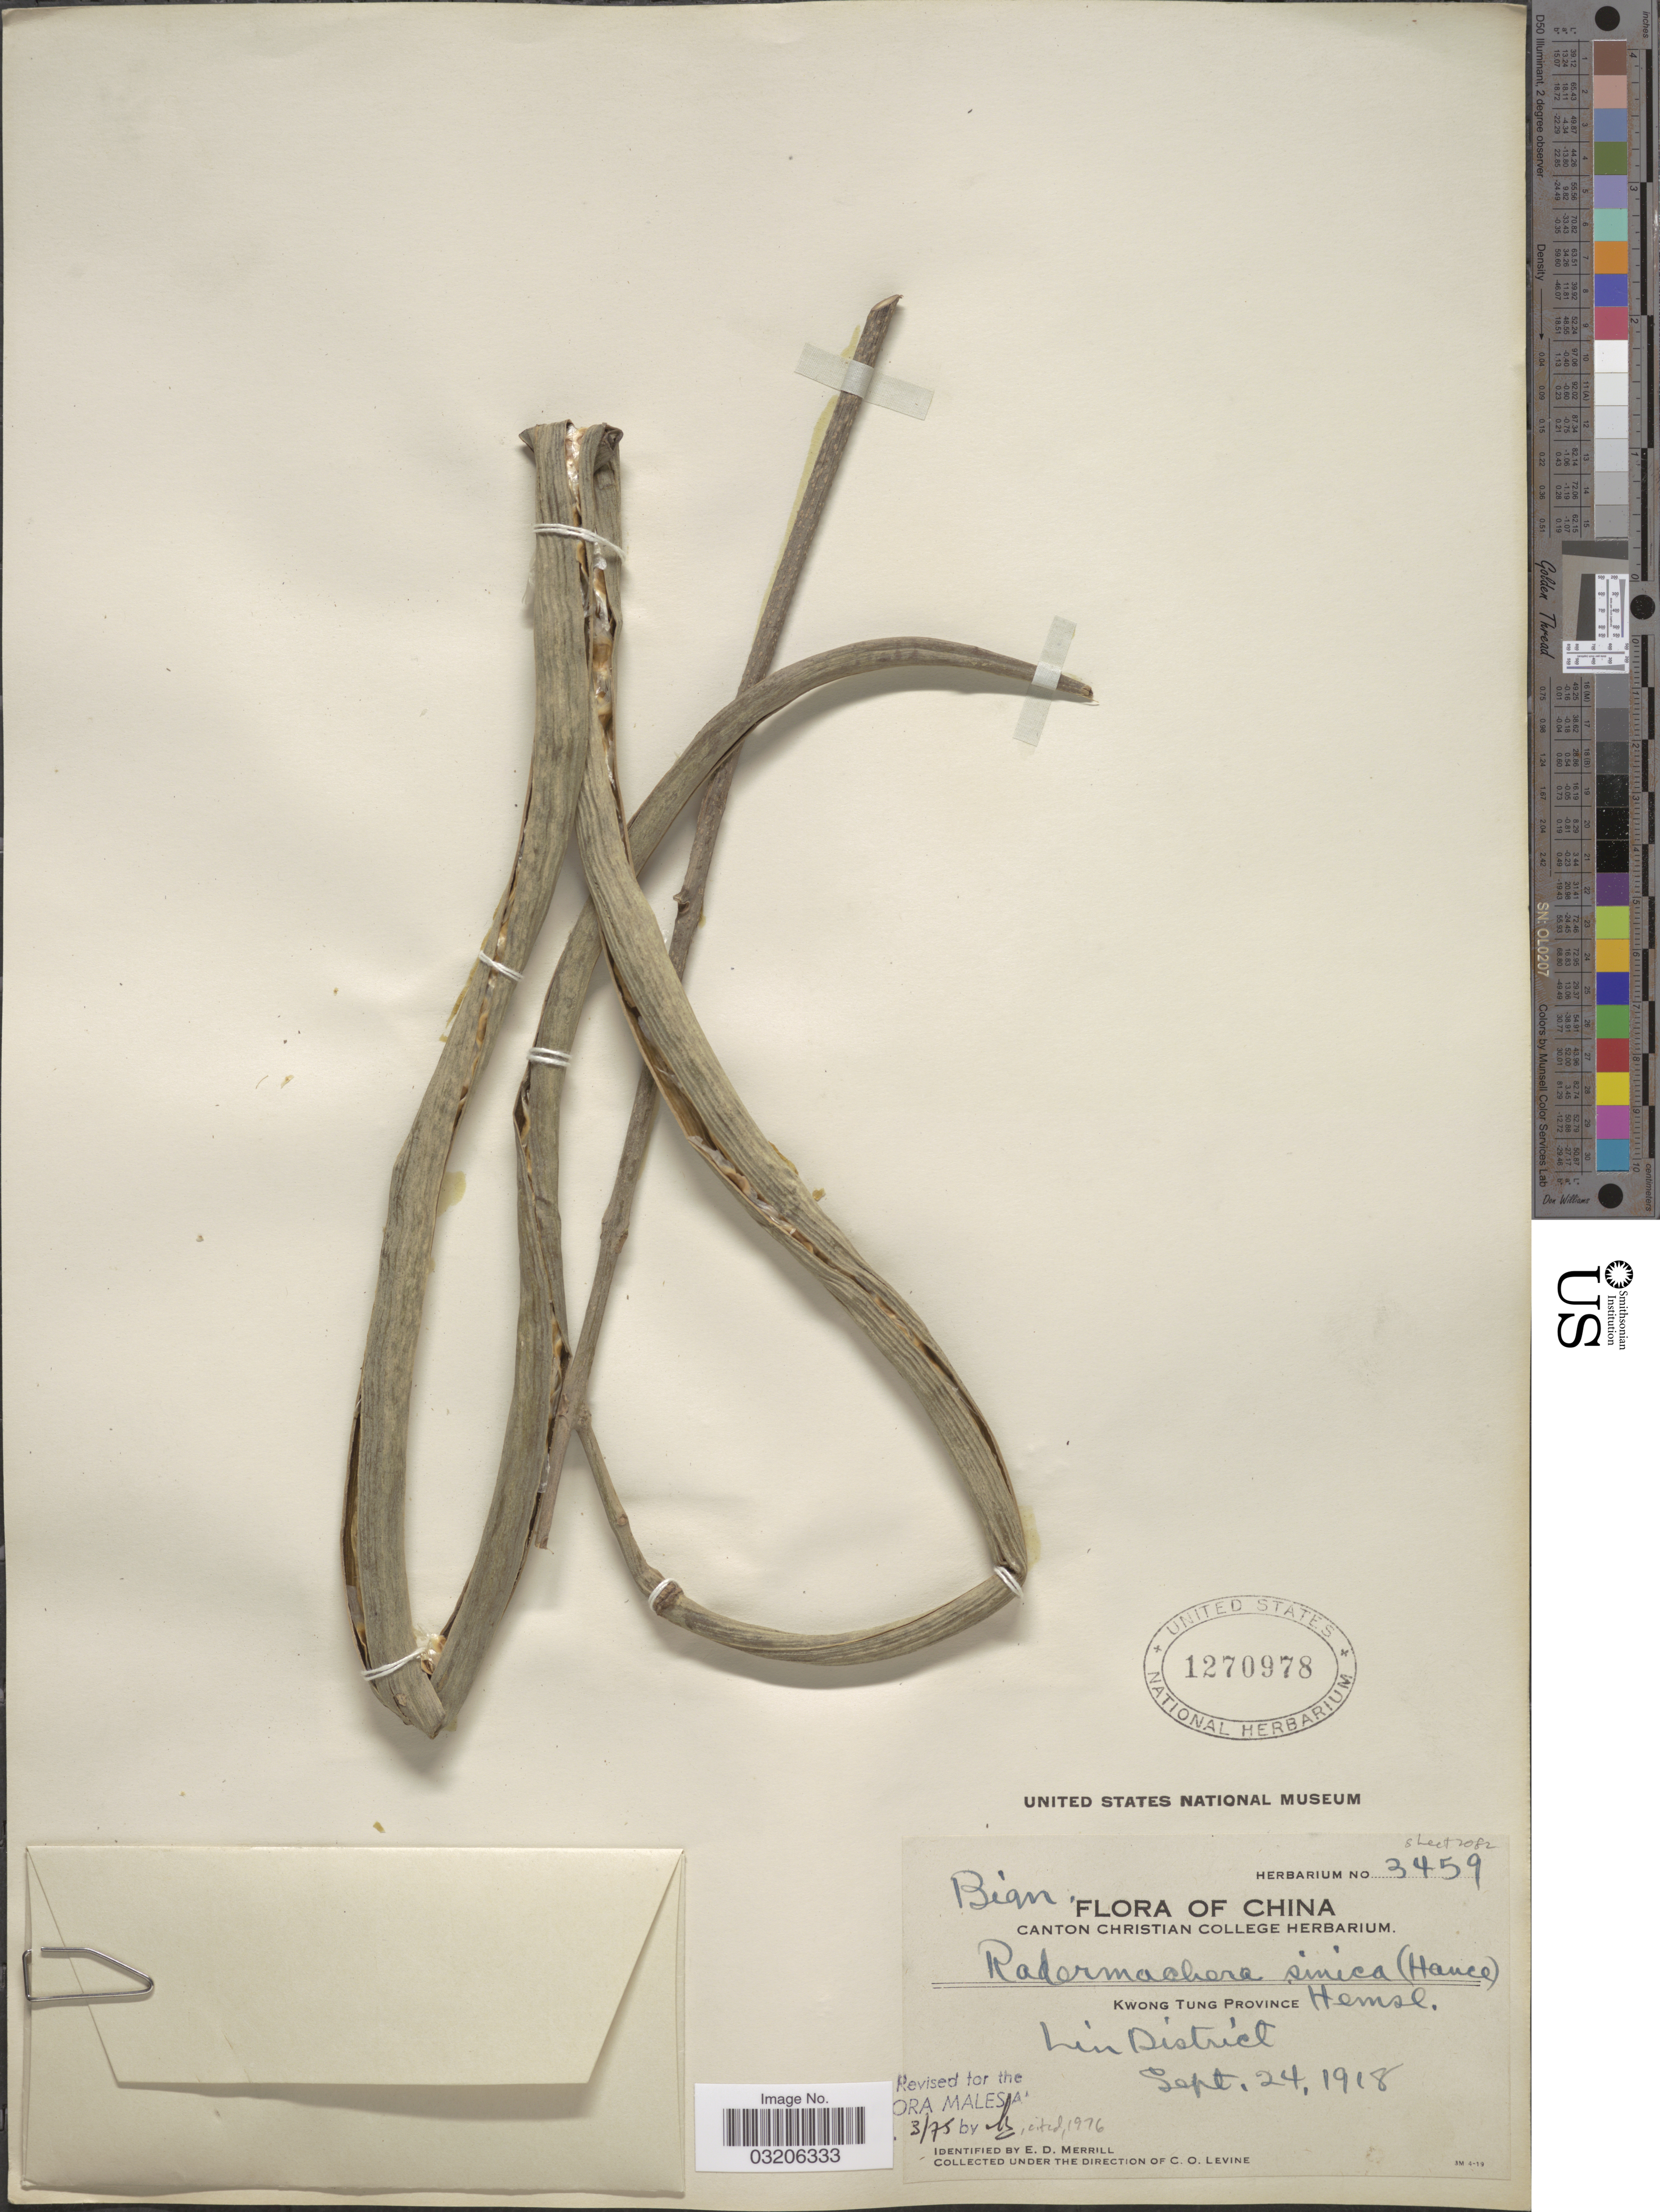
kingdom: Plantae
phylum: Tracheophyta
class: Magnoliopsida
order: Lamiales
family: Bignoniaceae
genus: Radermachera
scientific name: Radermachera sinica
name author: (Hance) Hemsl.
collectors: C. O. Levine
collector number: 3459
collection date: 1918-09-24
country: China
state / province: Guangdong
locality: Kwong Tung Province. Lin District.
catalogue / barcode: US 1270978